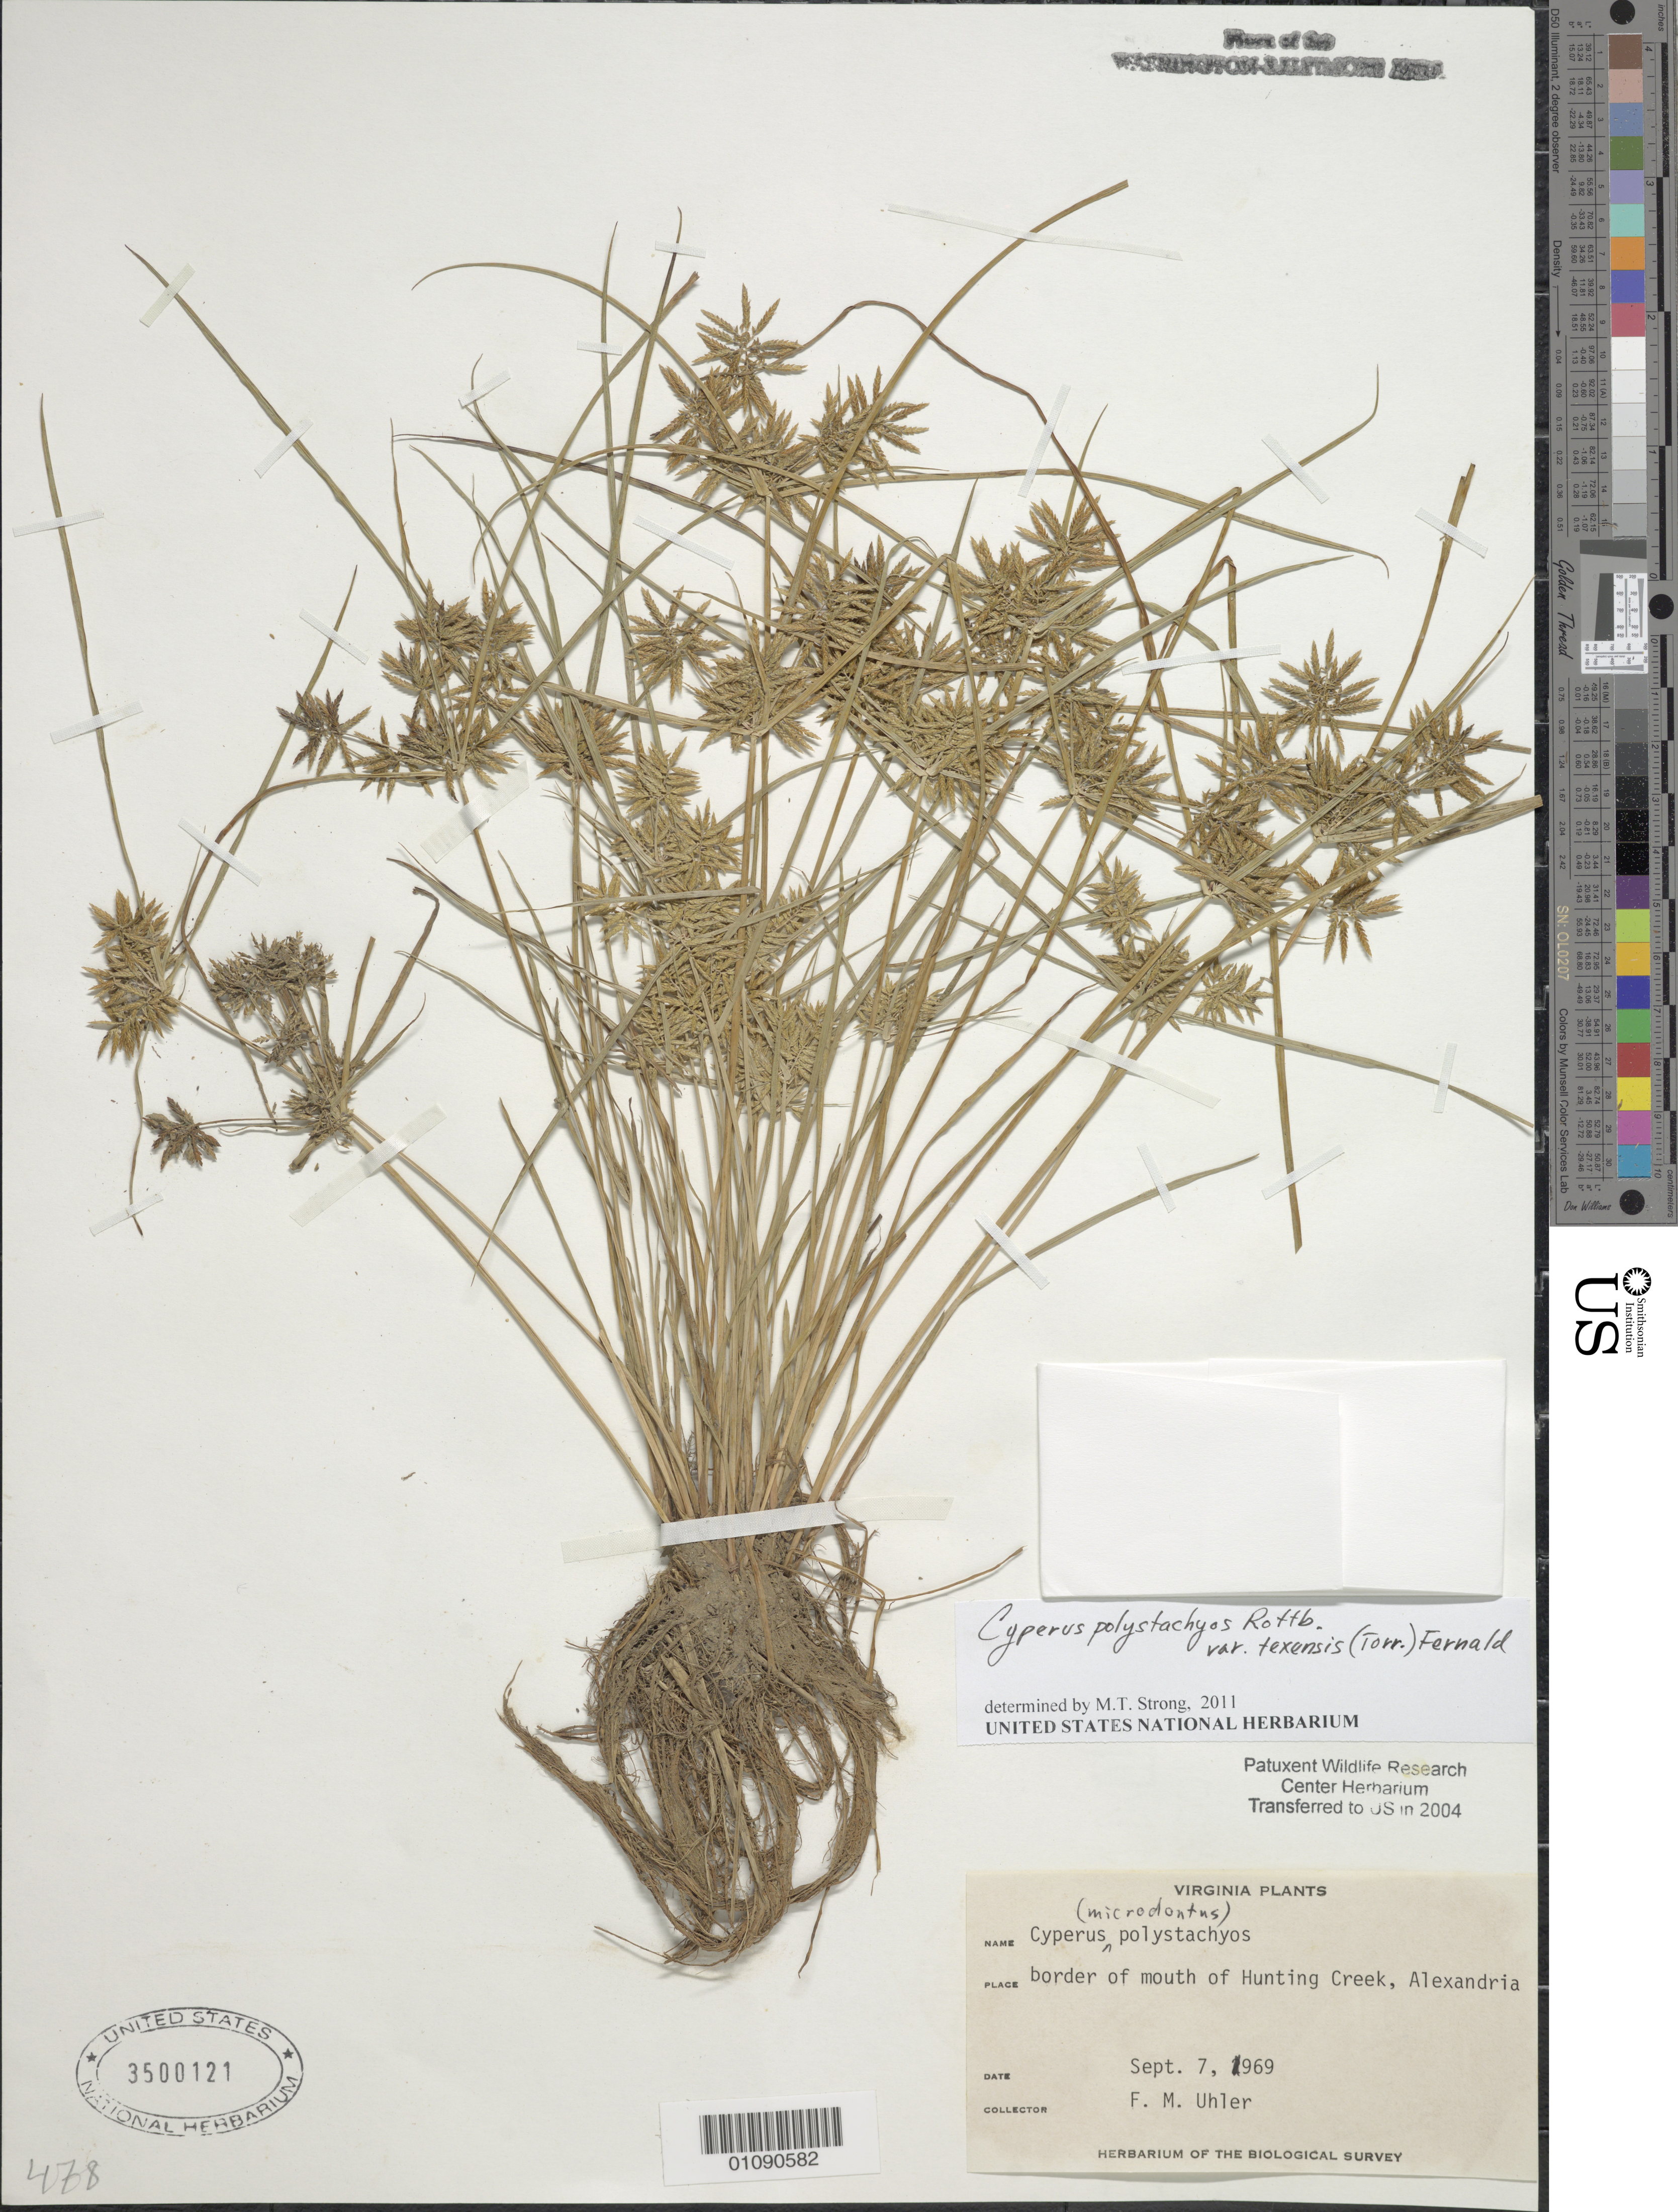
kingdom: Plantae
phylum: Tracheophyta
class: Liliopsida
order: Poales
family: Cyperaceae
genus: Cyperus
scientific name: Cyperus polystachyos var. texensis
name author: (Torr.) Fernald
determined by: Strong, M. T.; Acevedo-Rodríguez, P.; Carrington, C. M.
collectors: F. M. Uhler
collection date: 1969-09-07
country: United States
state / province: Virginia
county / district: Fairfax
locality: Border of mouth of Hunting Creek, Alexandria.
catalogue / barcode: US 3500121